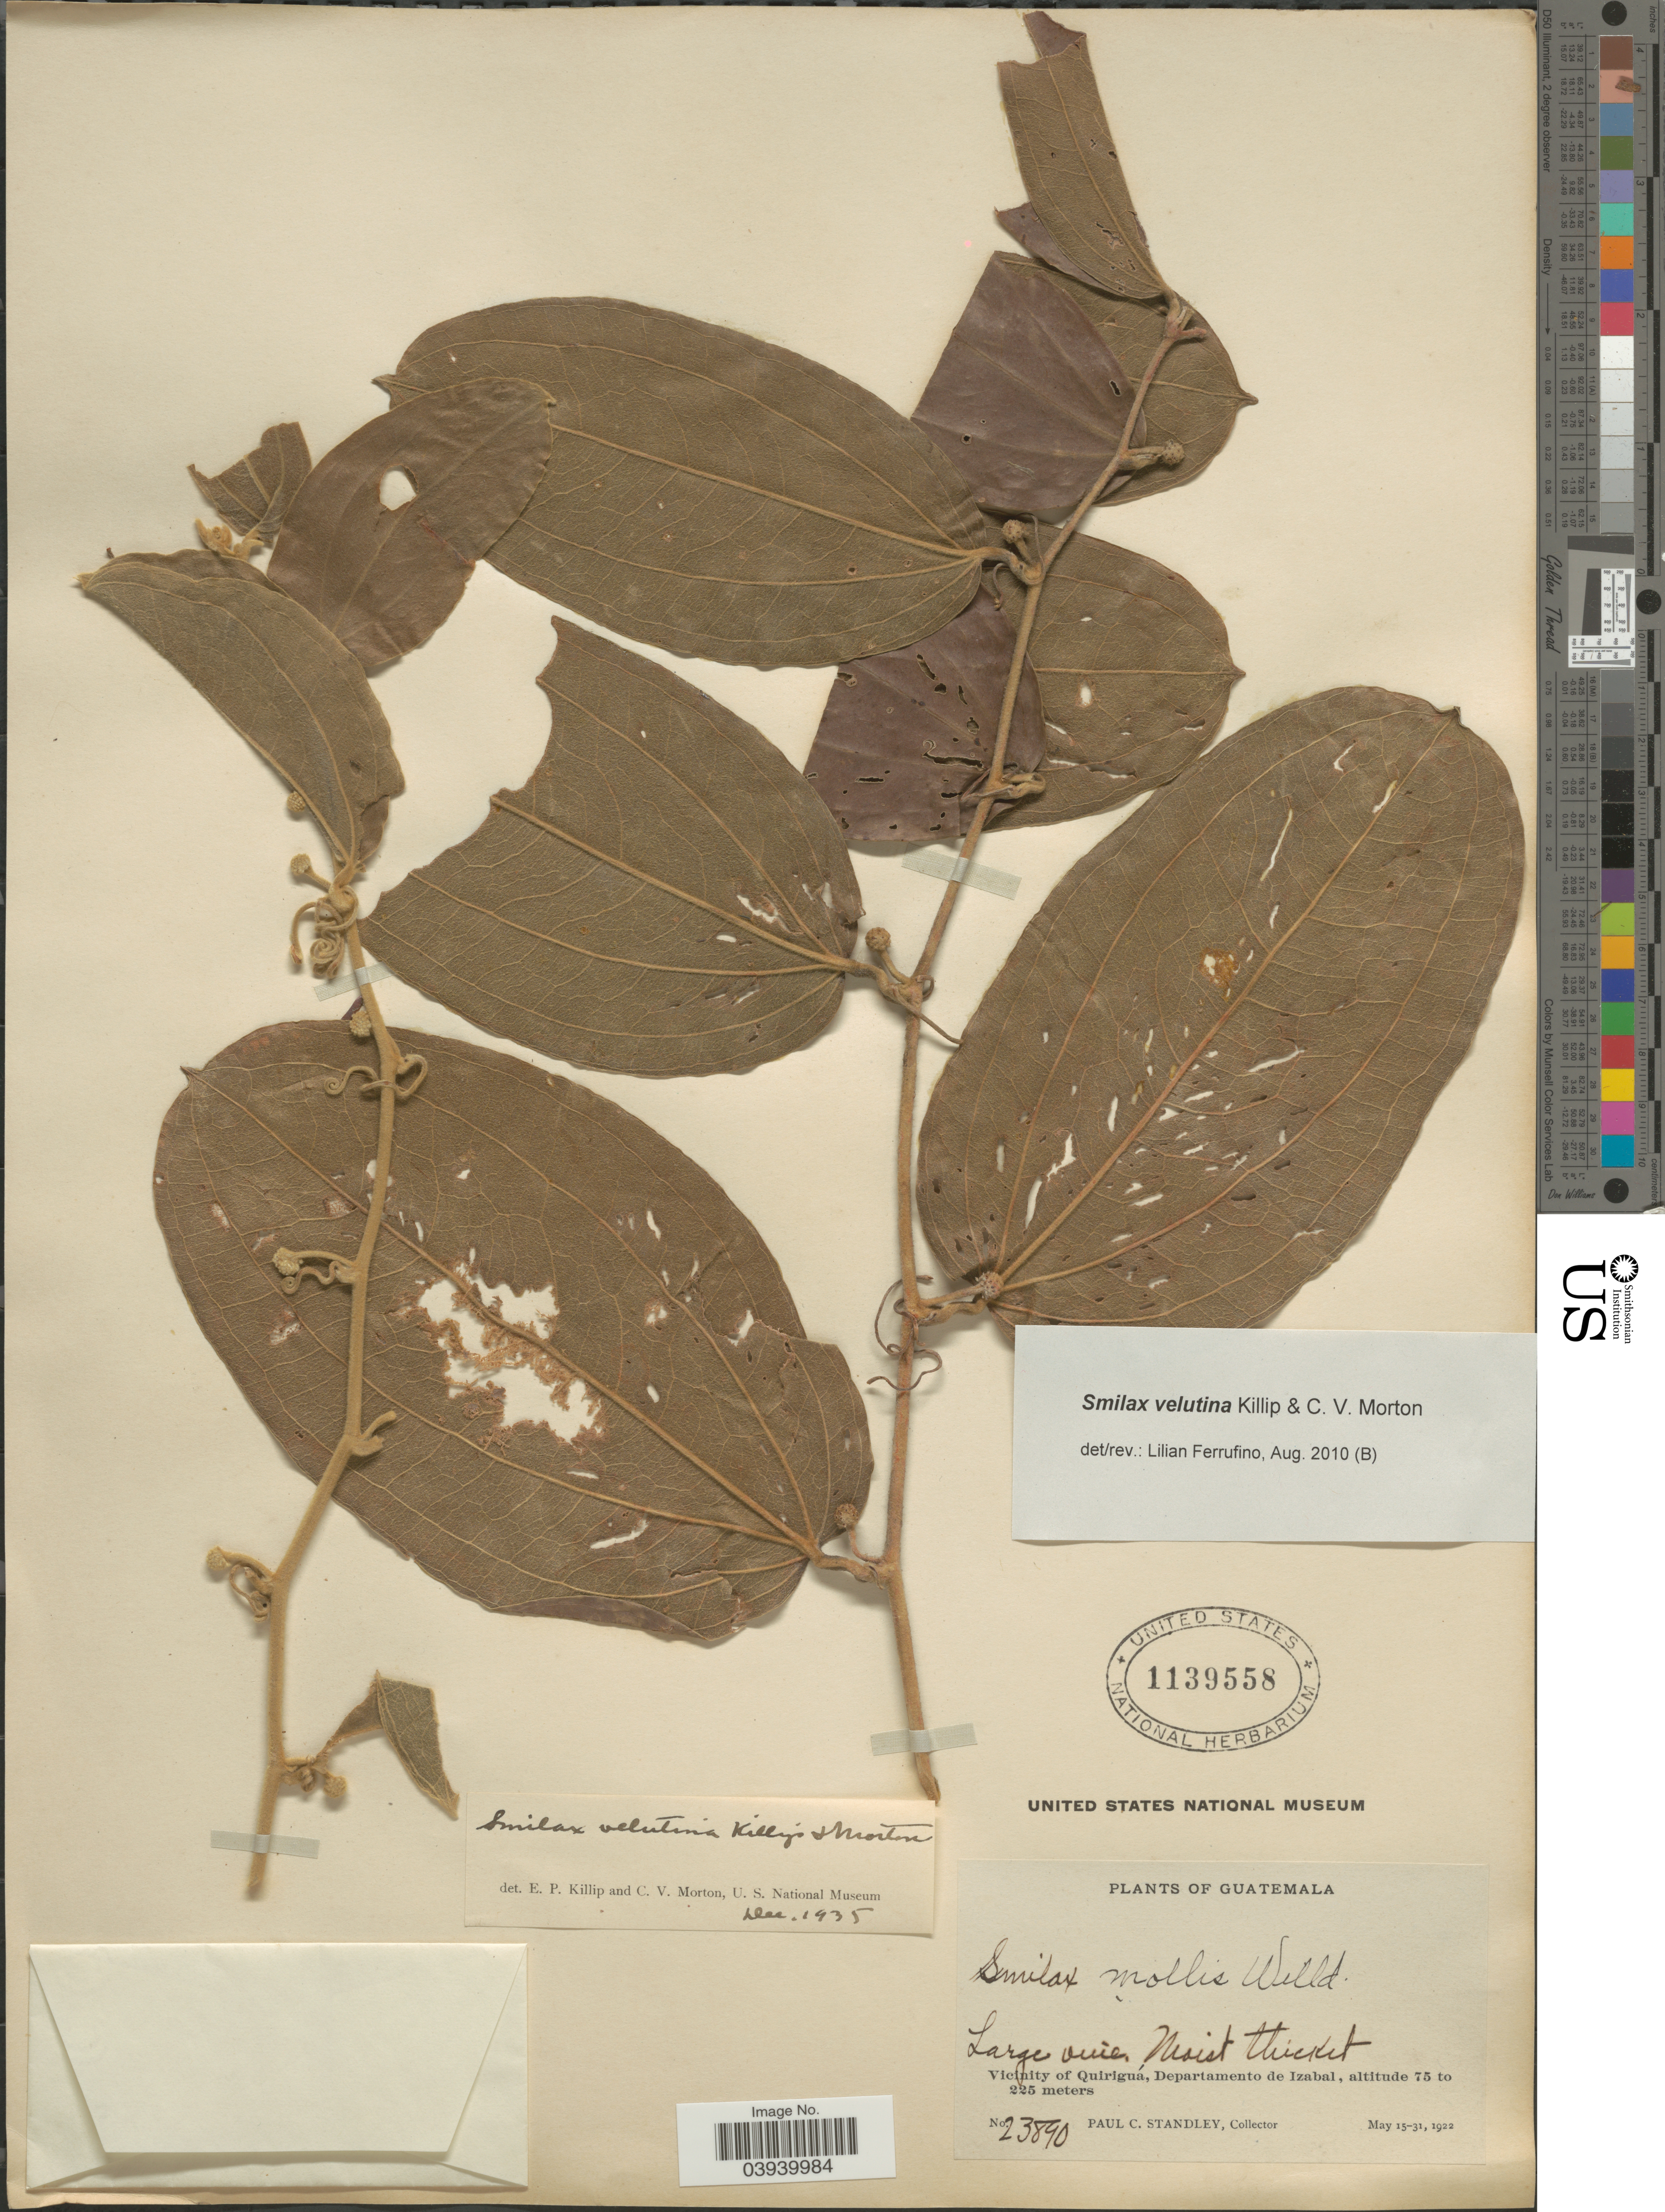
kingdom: Plantae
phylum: Tracheophyta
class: Liliopsida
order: Liliales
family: Smilacaceae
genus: Smilax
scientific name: Smilax velutina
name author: Killip & C.V. Morton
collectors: P. C. Standley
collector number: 23890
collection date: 1922-05-15/1922-05-31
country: Guatemala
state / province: Izabal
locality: Vicinity of Quiriguá, Departamento de Izabal.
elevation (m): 75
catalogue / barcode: US 1139558